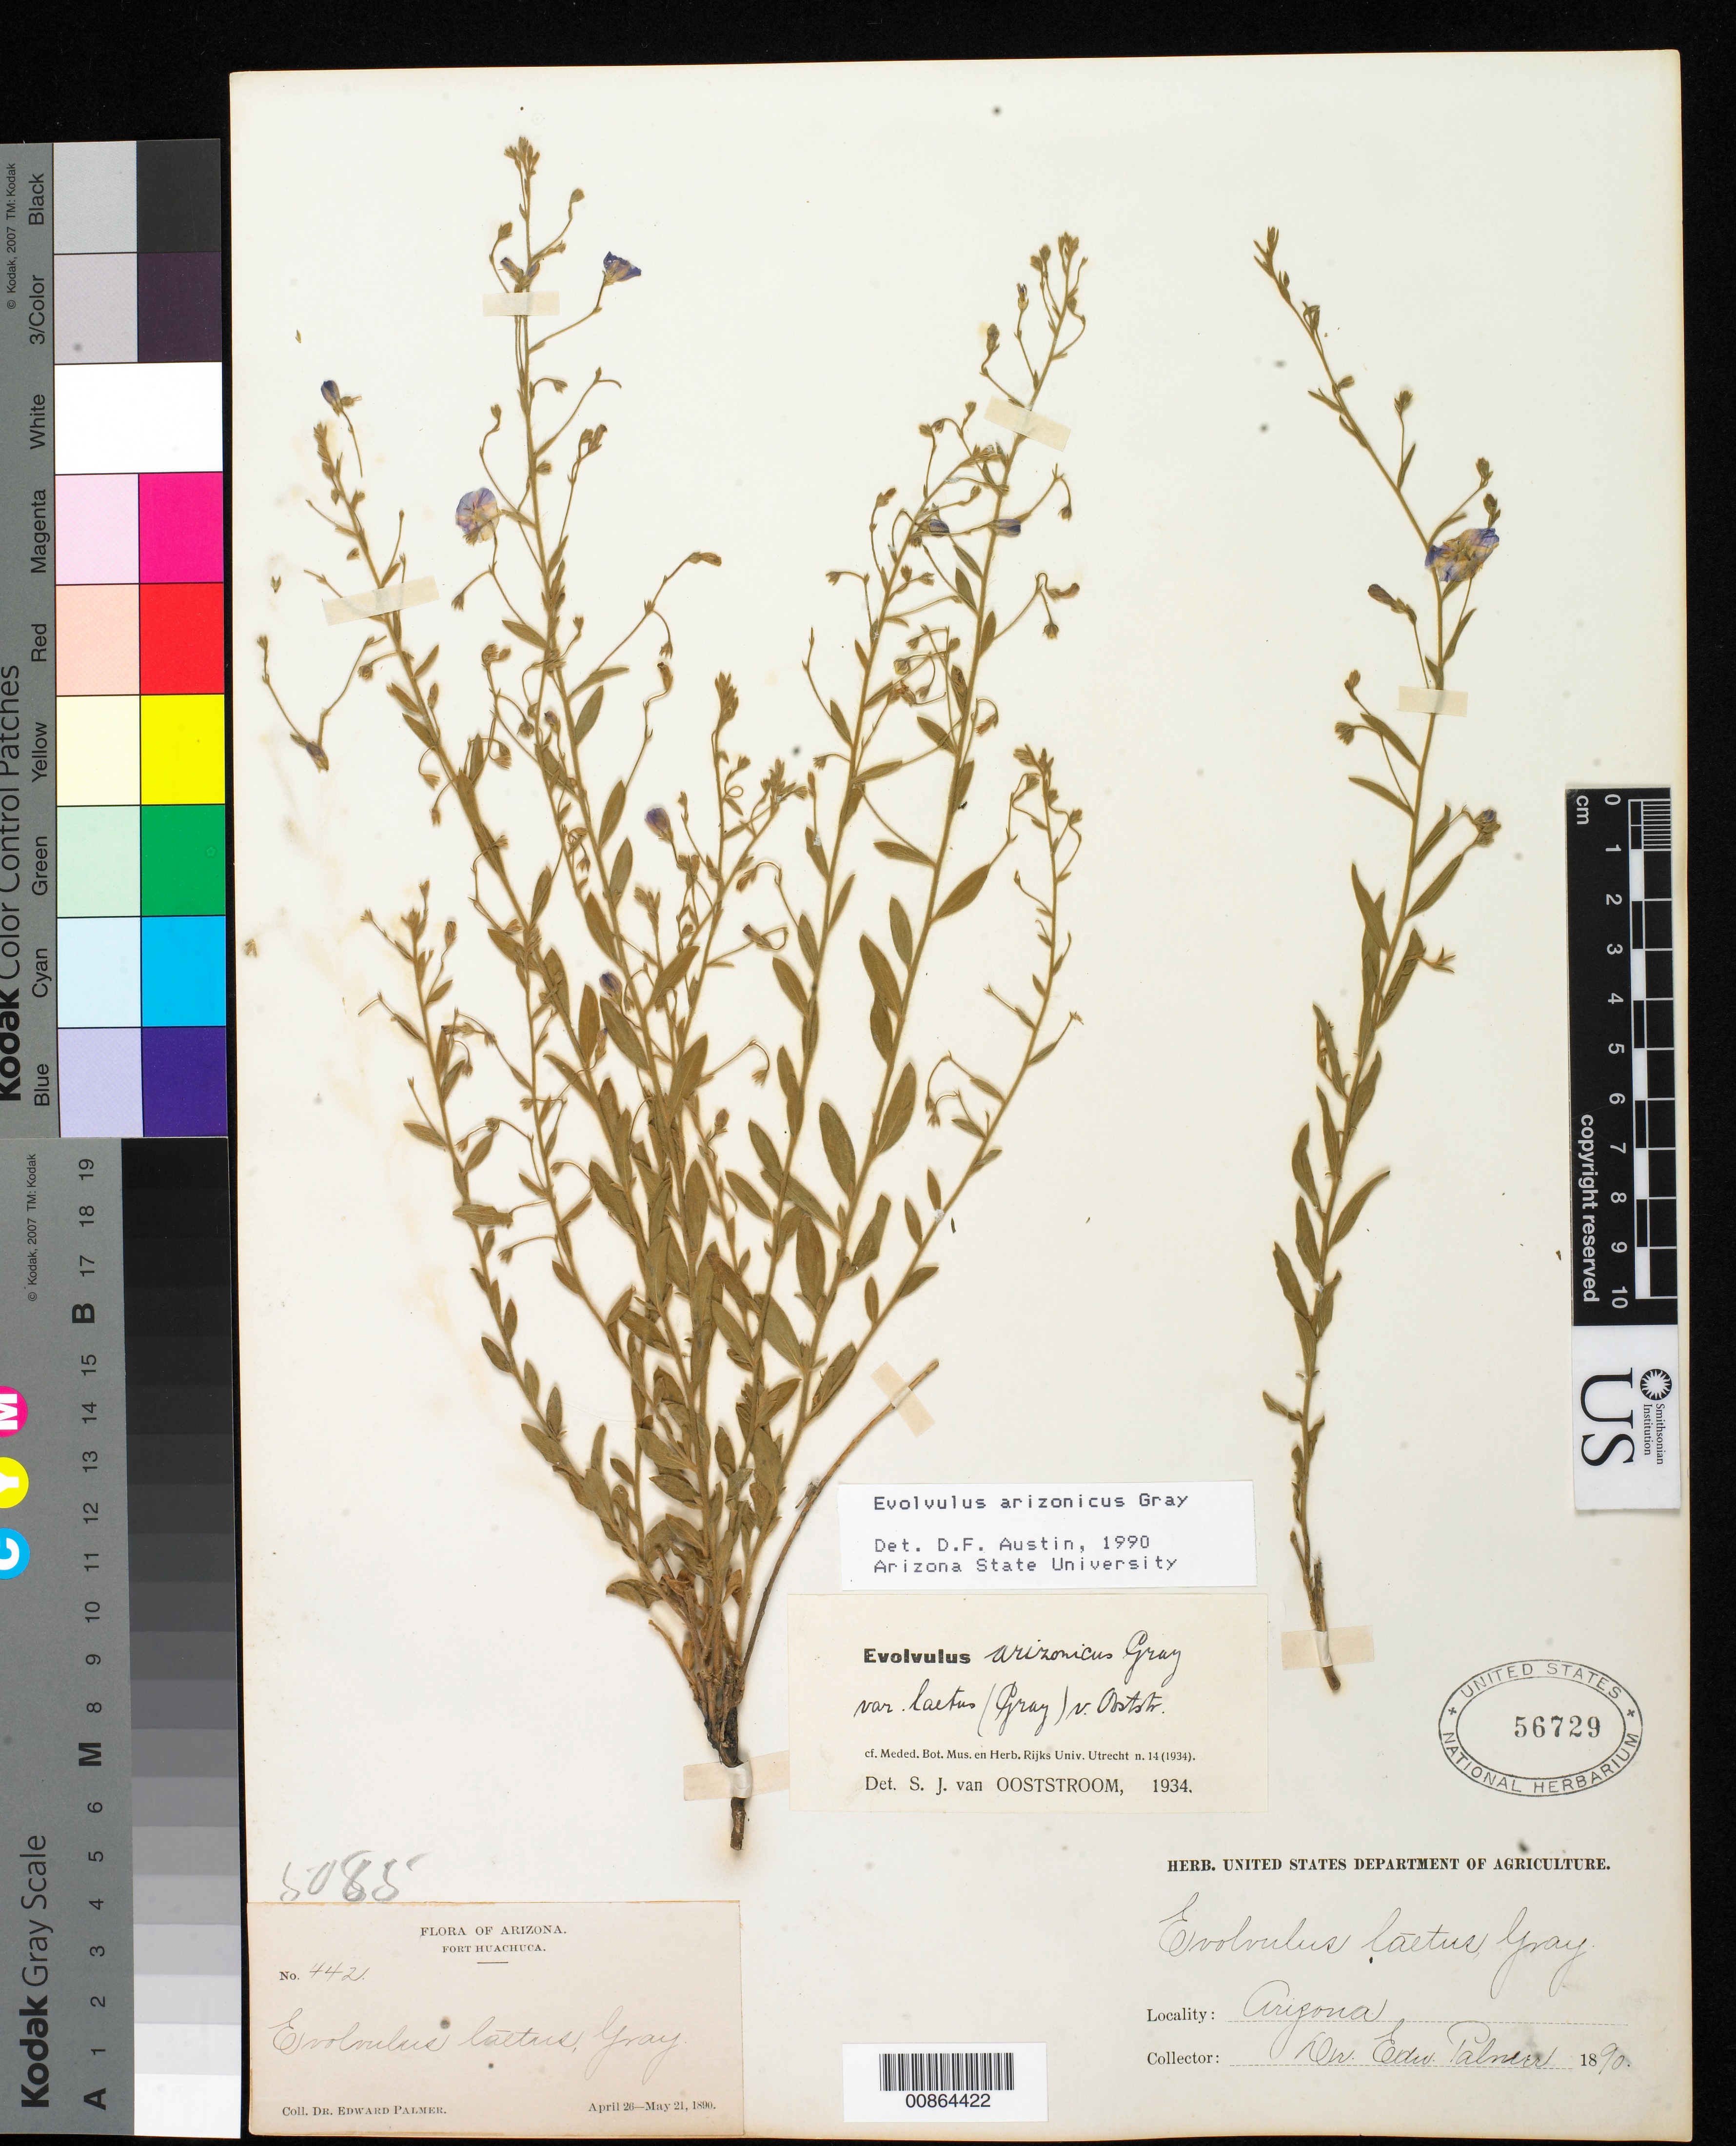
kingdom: Plantae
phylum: Tracheophyta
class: Magnoliopsida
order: Solanales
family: Convolvulaceae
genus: Evolvulus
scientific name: Evolvulus arizonicus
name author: A. Gray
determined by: Austin, D. F.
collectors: E. Palmer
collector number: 442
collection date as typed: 26 Apr 1890 to 21 May 1890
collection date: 1890-04-26/1890-05-21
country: United States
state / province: Arizona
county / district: Cochise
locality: Fort Huachuca.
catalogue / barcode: US 56729